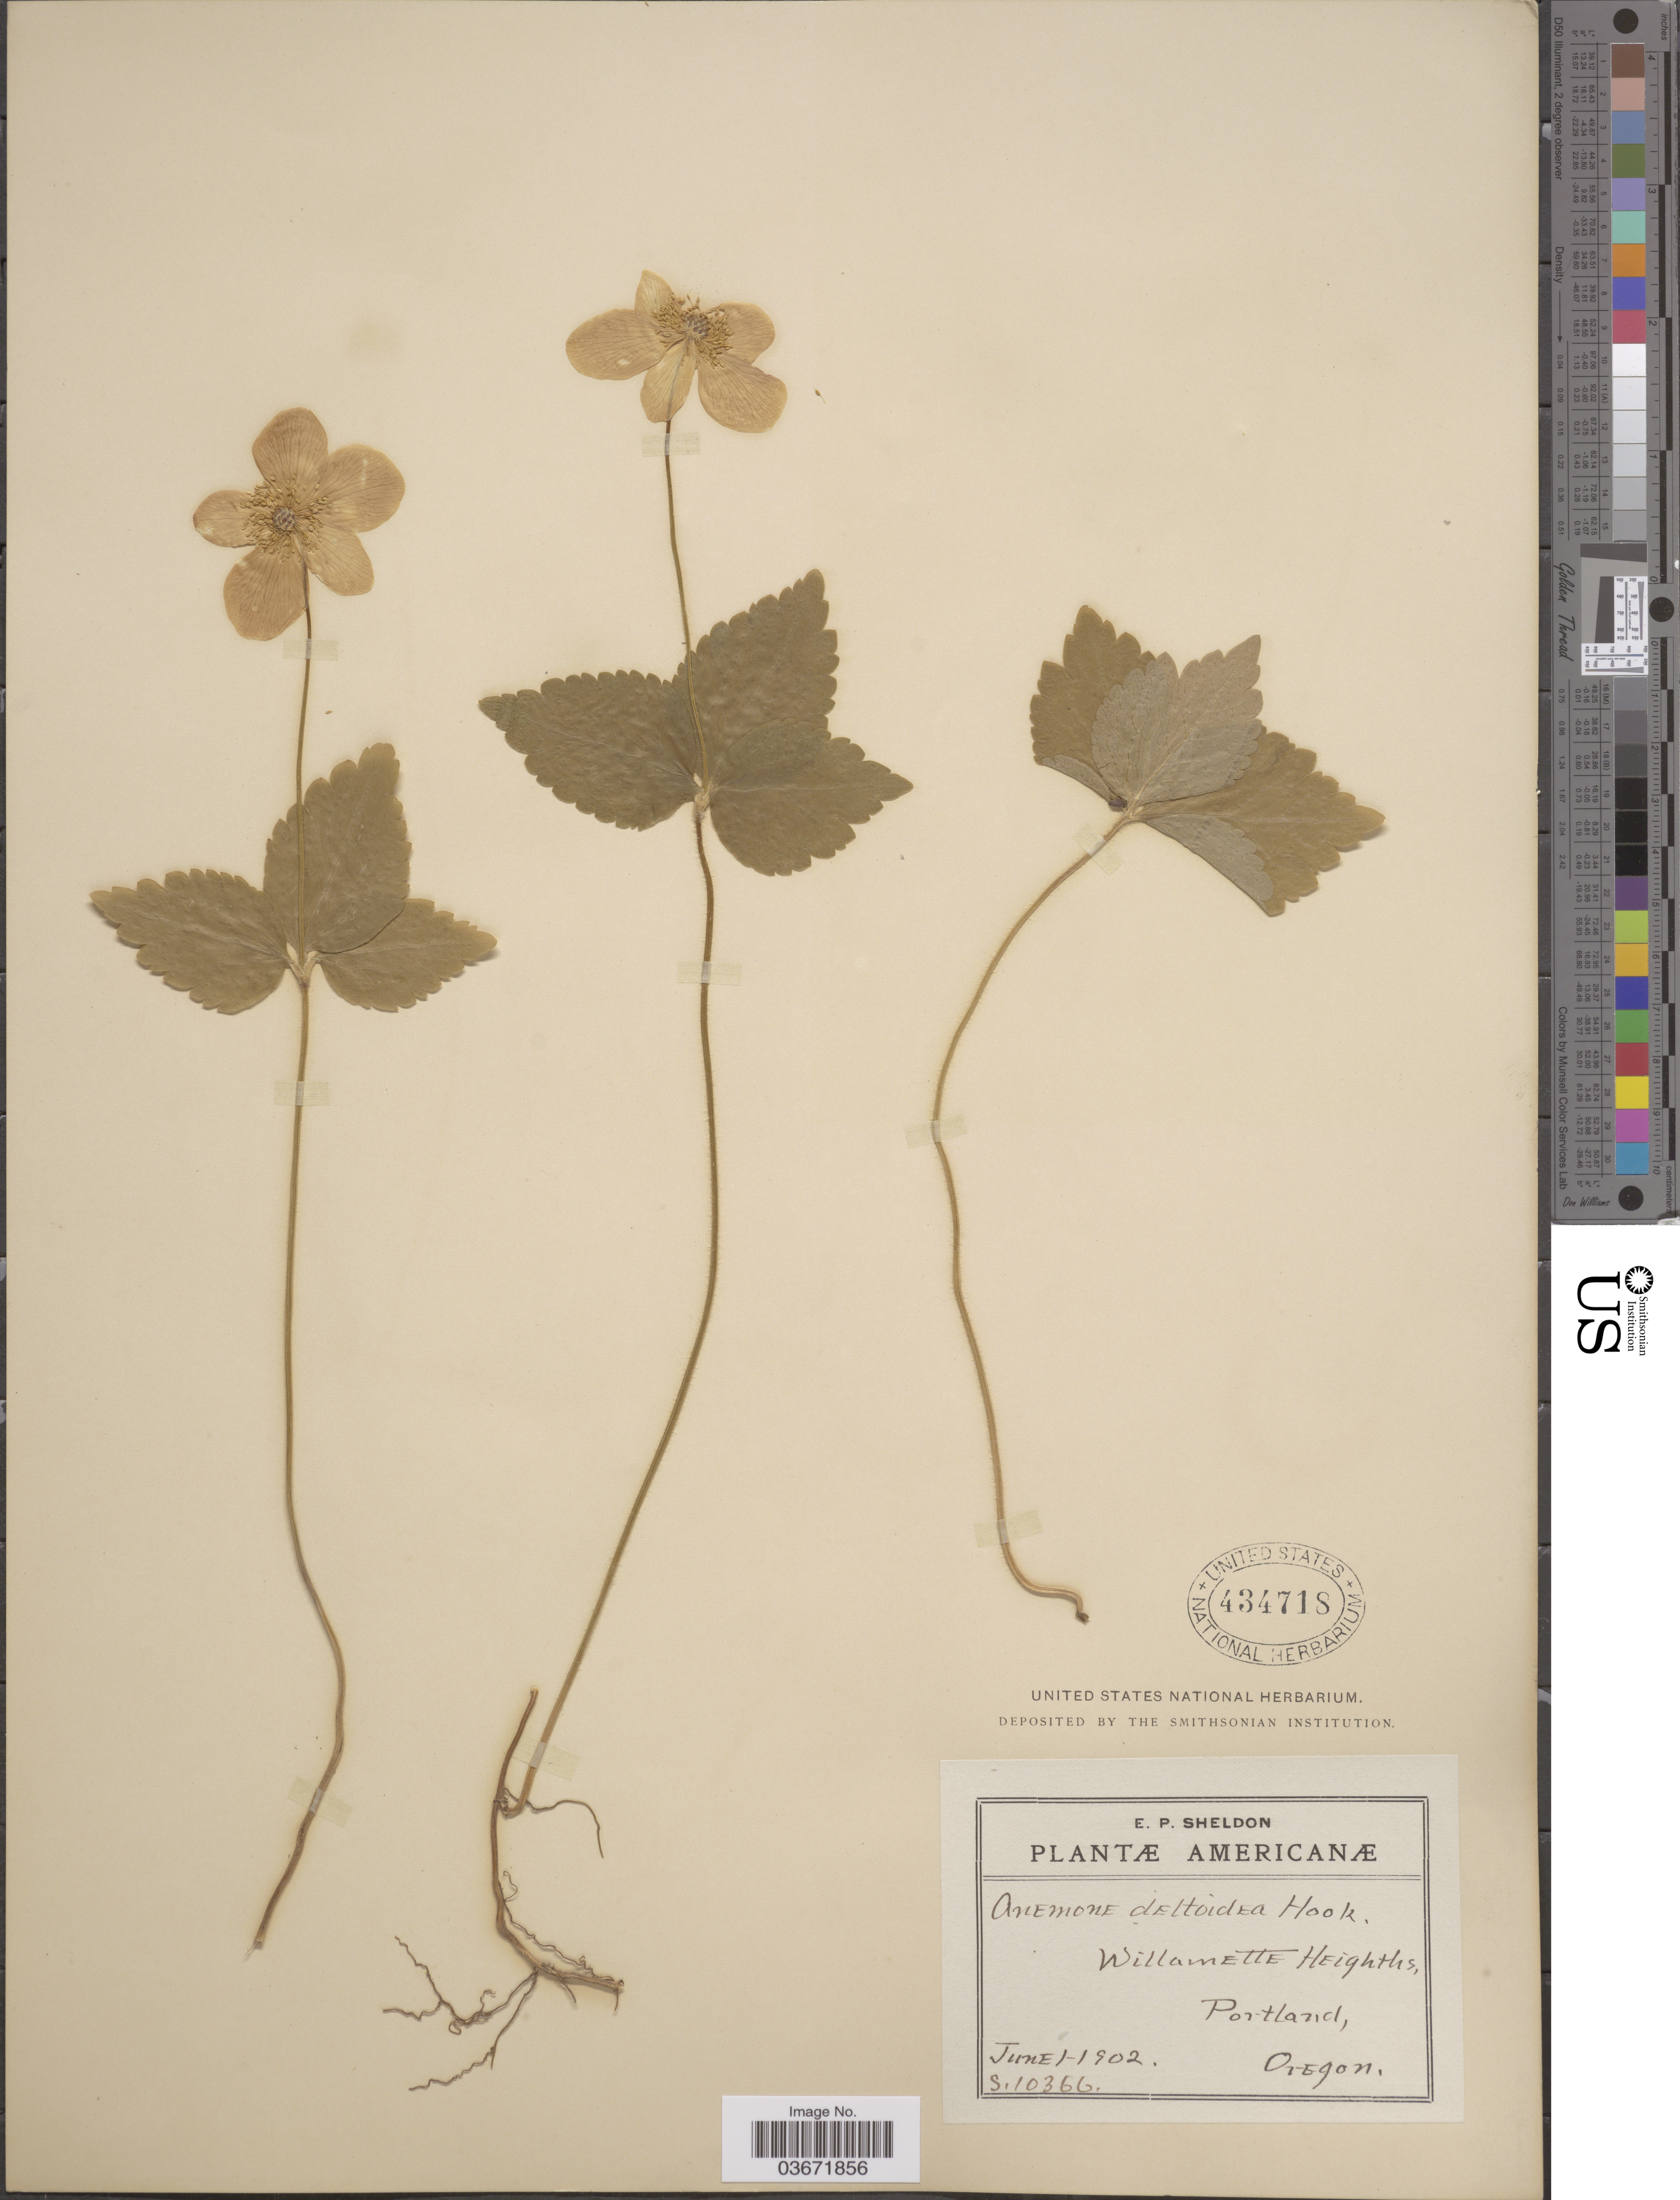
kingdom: Plantae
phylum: Tracheophyta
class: Magnoliopsida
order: Ranunculales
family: Ranunculaceae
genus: Anemone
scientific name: Anemone deltoidea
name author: Douglas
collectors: E. P. Sheldon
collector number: S10366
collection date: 1902-06-01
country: United States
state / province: Oregon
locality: Portland.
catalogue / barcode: US 434718